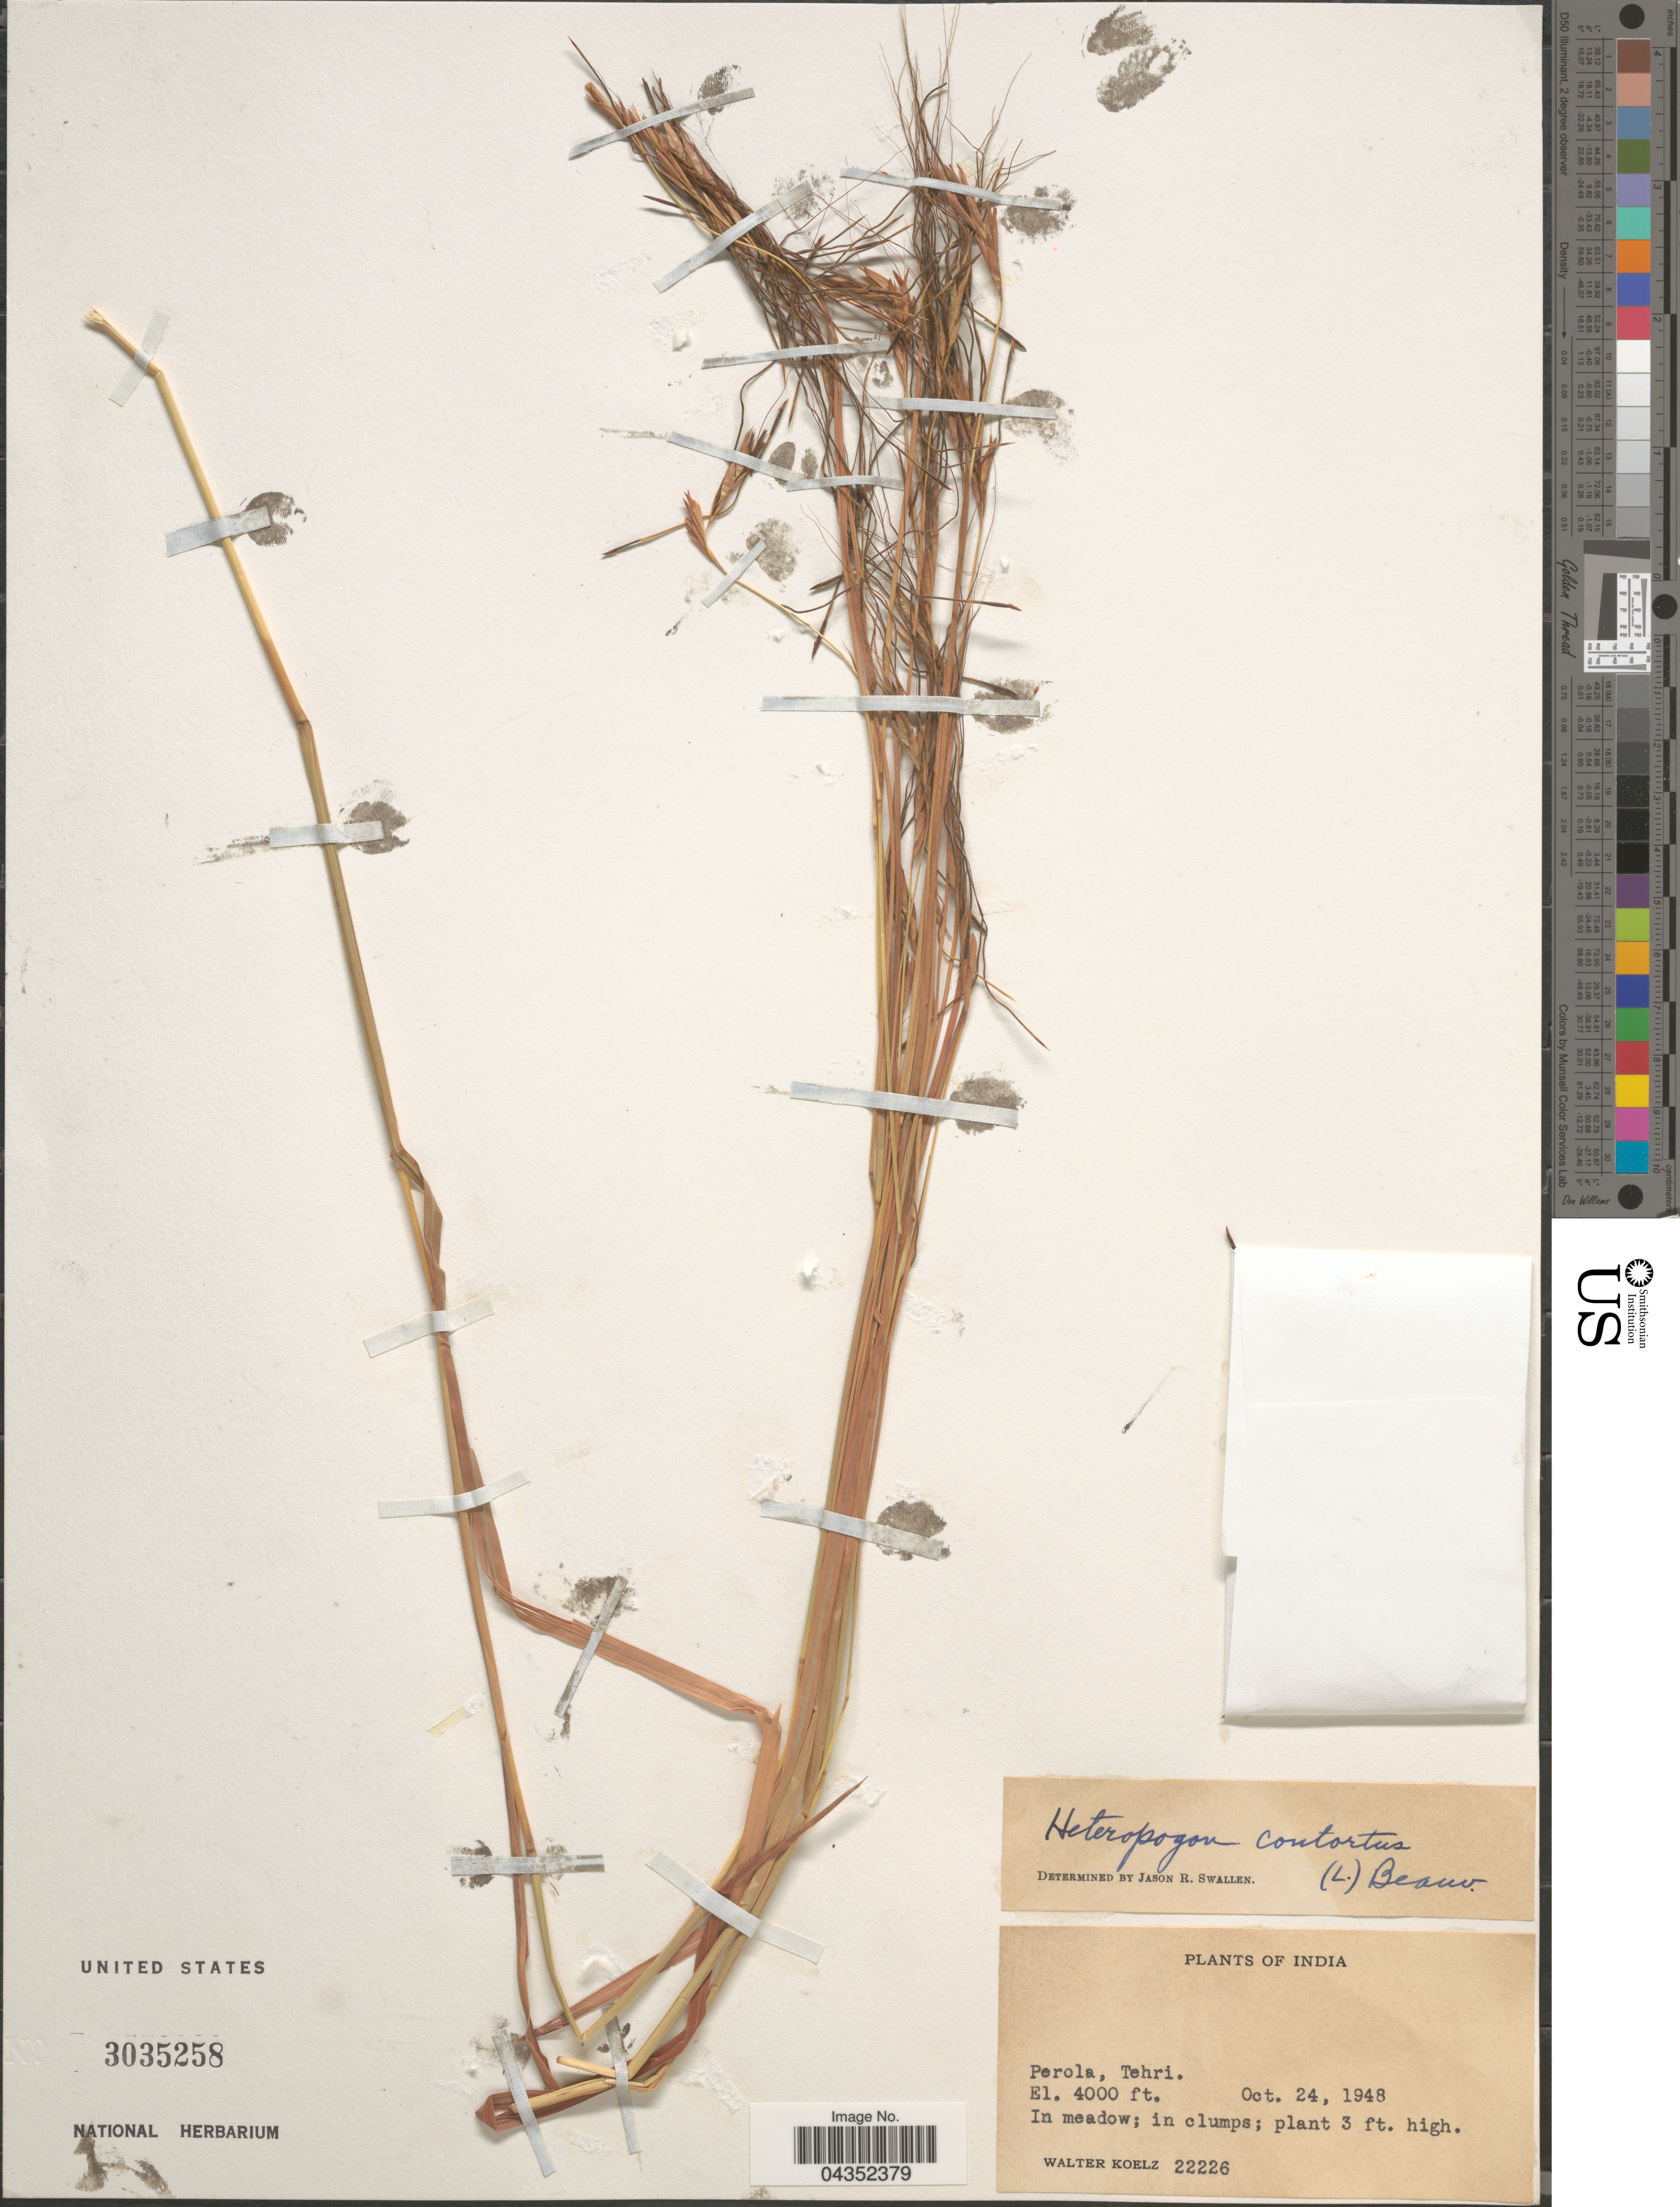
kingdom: Plantae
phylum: Tracheophyta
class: Liliopsida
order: Poales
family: Poaceae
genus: Heteropogon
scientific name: Heteropogon contortus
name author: (L.) P. Beauv. ex Roem. & Schult.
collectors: W. N. Koelz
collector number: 22226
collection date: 1948-10-24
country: India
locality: Perola, Tehri.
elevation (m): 1219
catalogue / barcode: US 3035258